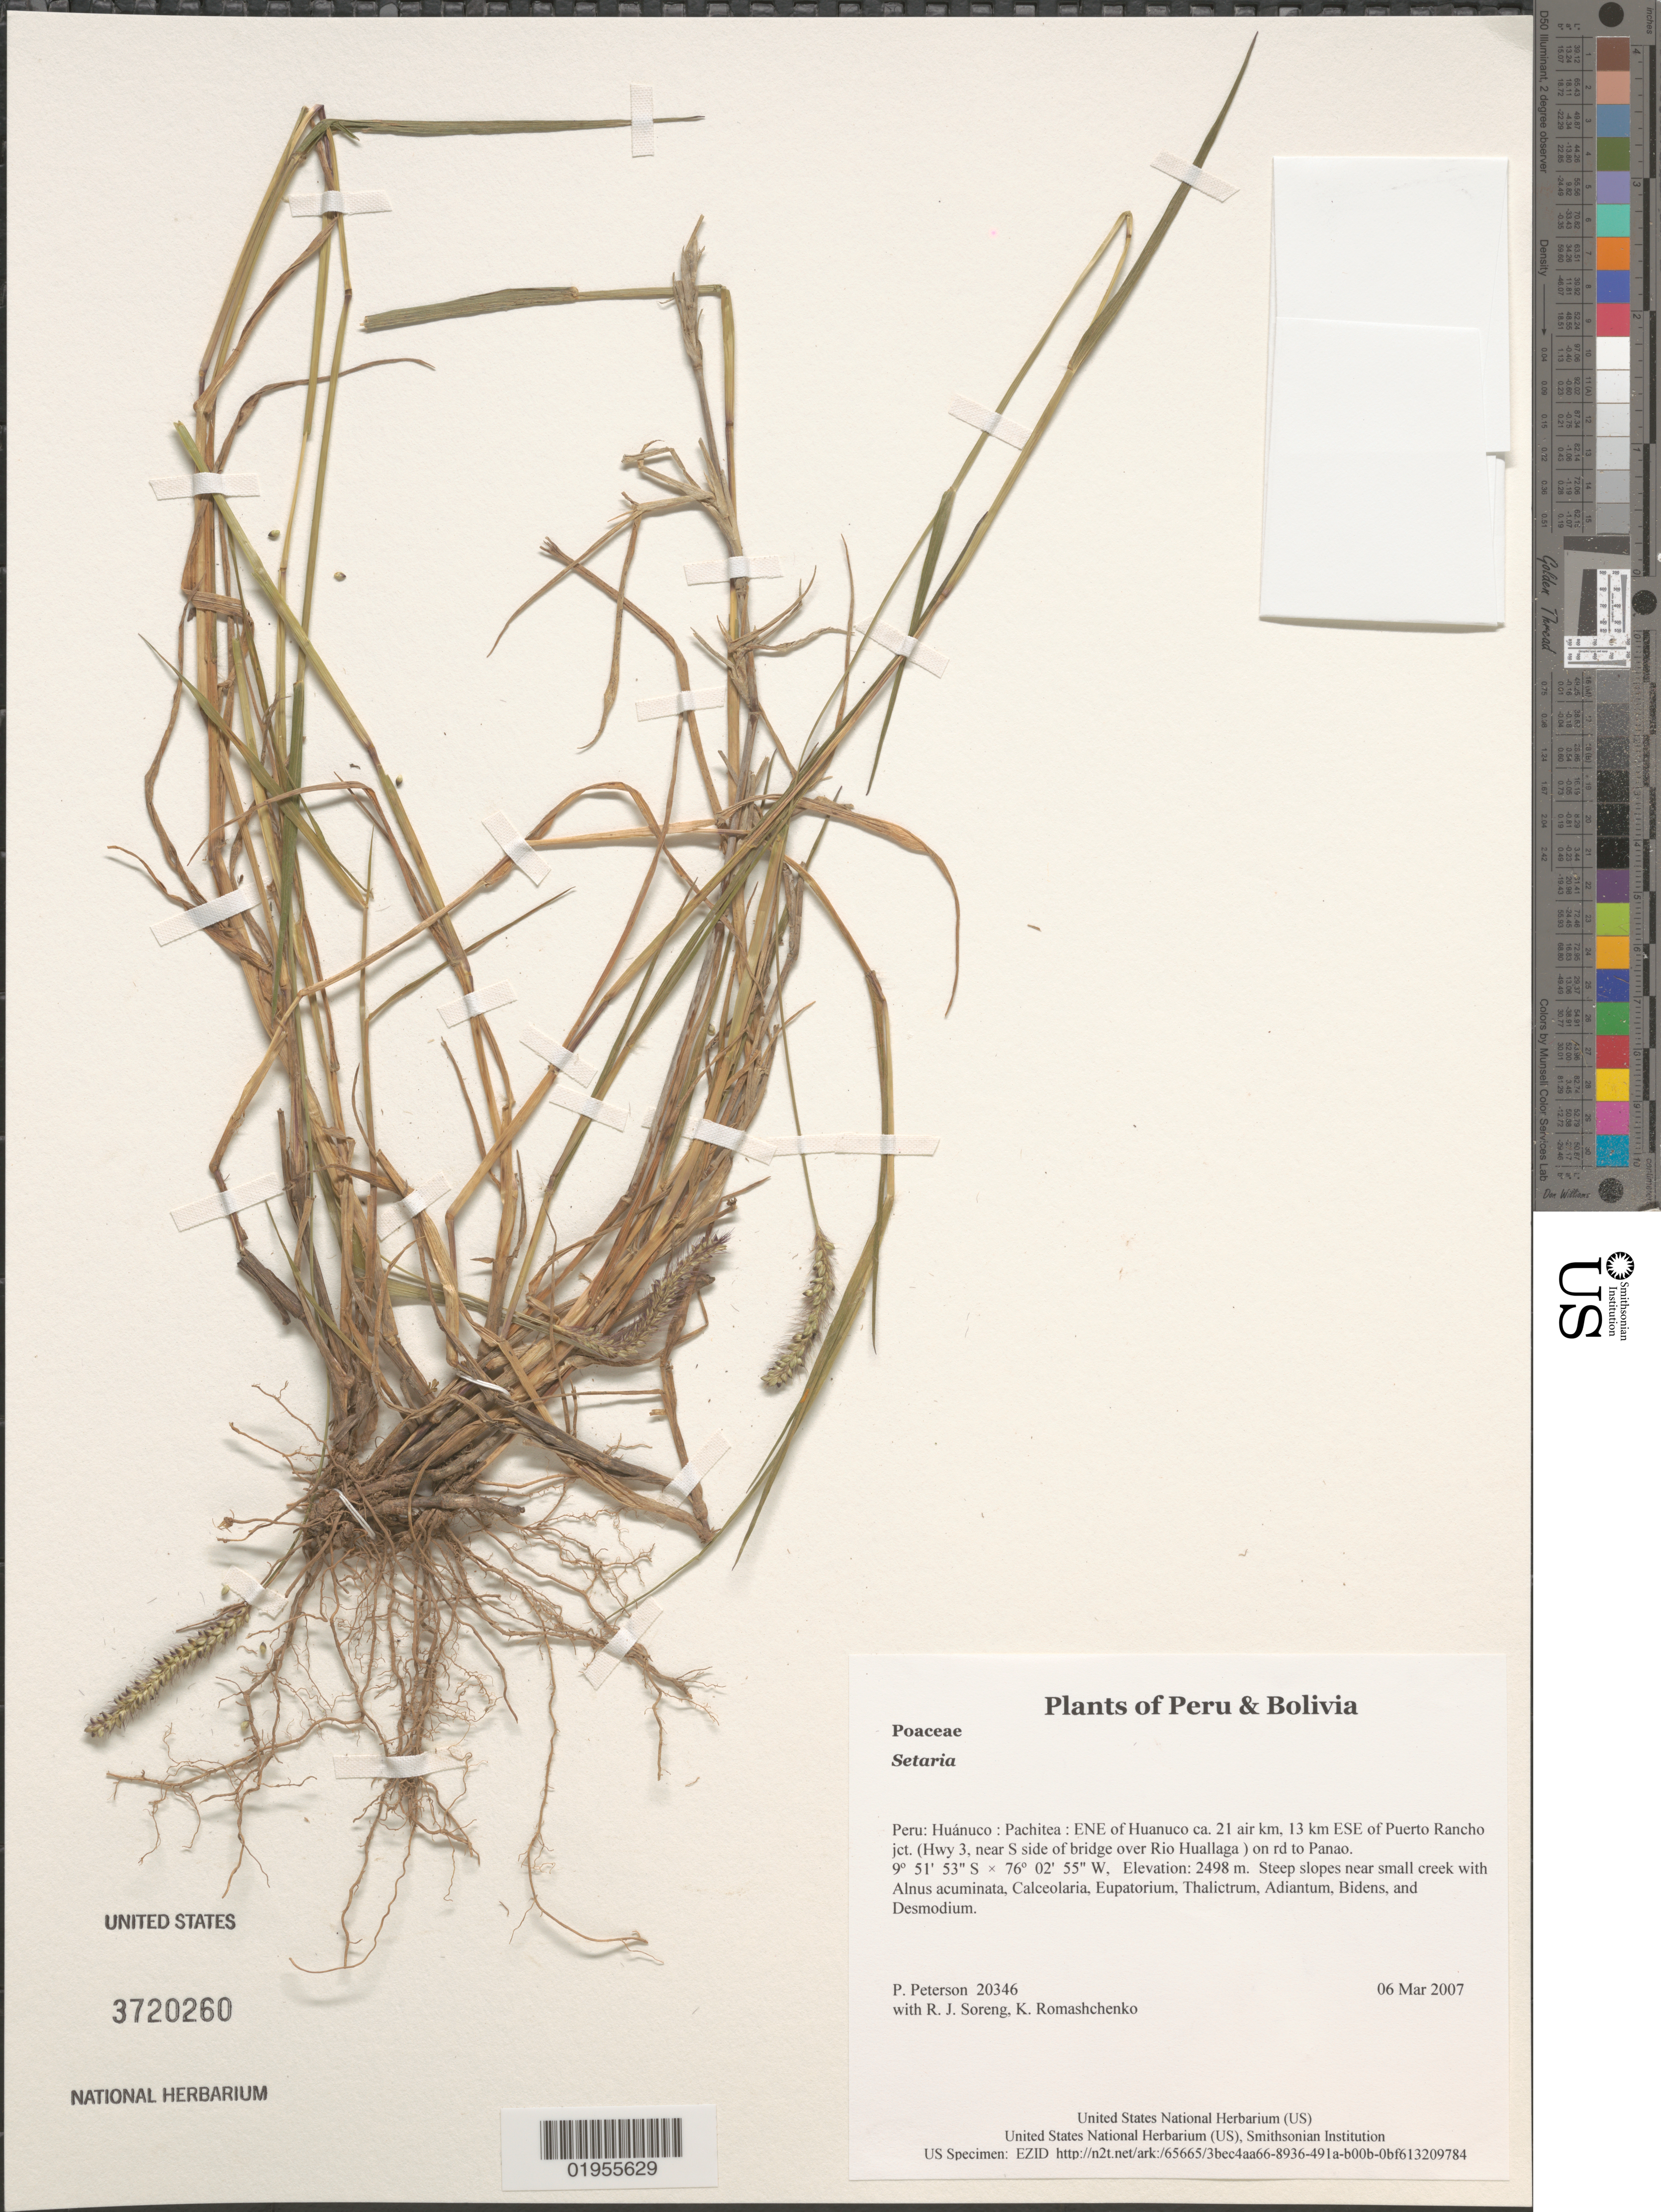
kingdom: Plantae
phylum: Tracheophyta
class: Liliopsida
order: Poales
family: Poaceae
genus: Setaria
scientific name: Setaria sp.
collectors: P. M. Peterson, R. J. Soreng & K. Romashchenko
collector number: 20346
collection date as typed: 06 Mar 2007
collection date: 2007-03-06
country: Peru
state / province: Huánuco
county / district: Pachitea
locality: ENE of Huanuco ca. 21 air km, 13 km ESE of Puerto Rancho jct. (Hwy 3, near S side of bridge over Rio Huallaga ) on rd to Panao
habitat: Steep slopes near small creek with Alnus acuminata, Calceolaria, Eupatorium, Thalictrum, Adiantum, Bidens, and Desmodium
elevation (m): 2498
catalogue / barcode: US 3720260